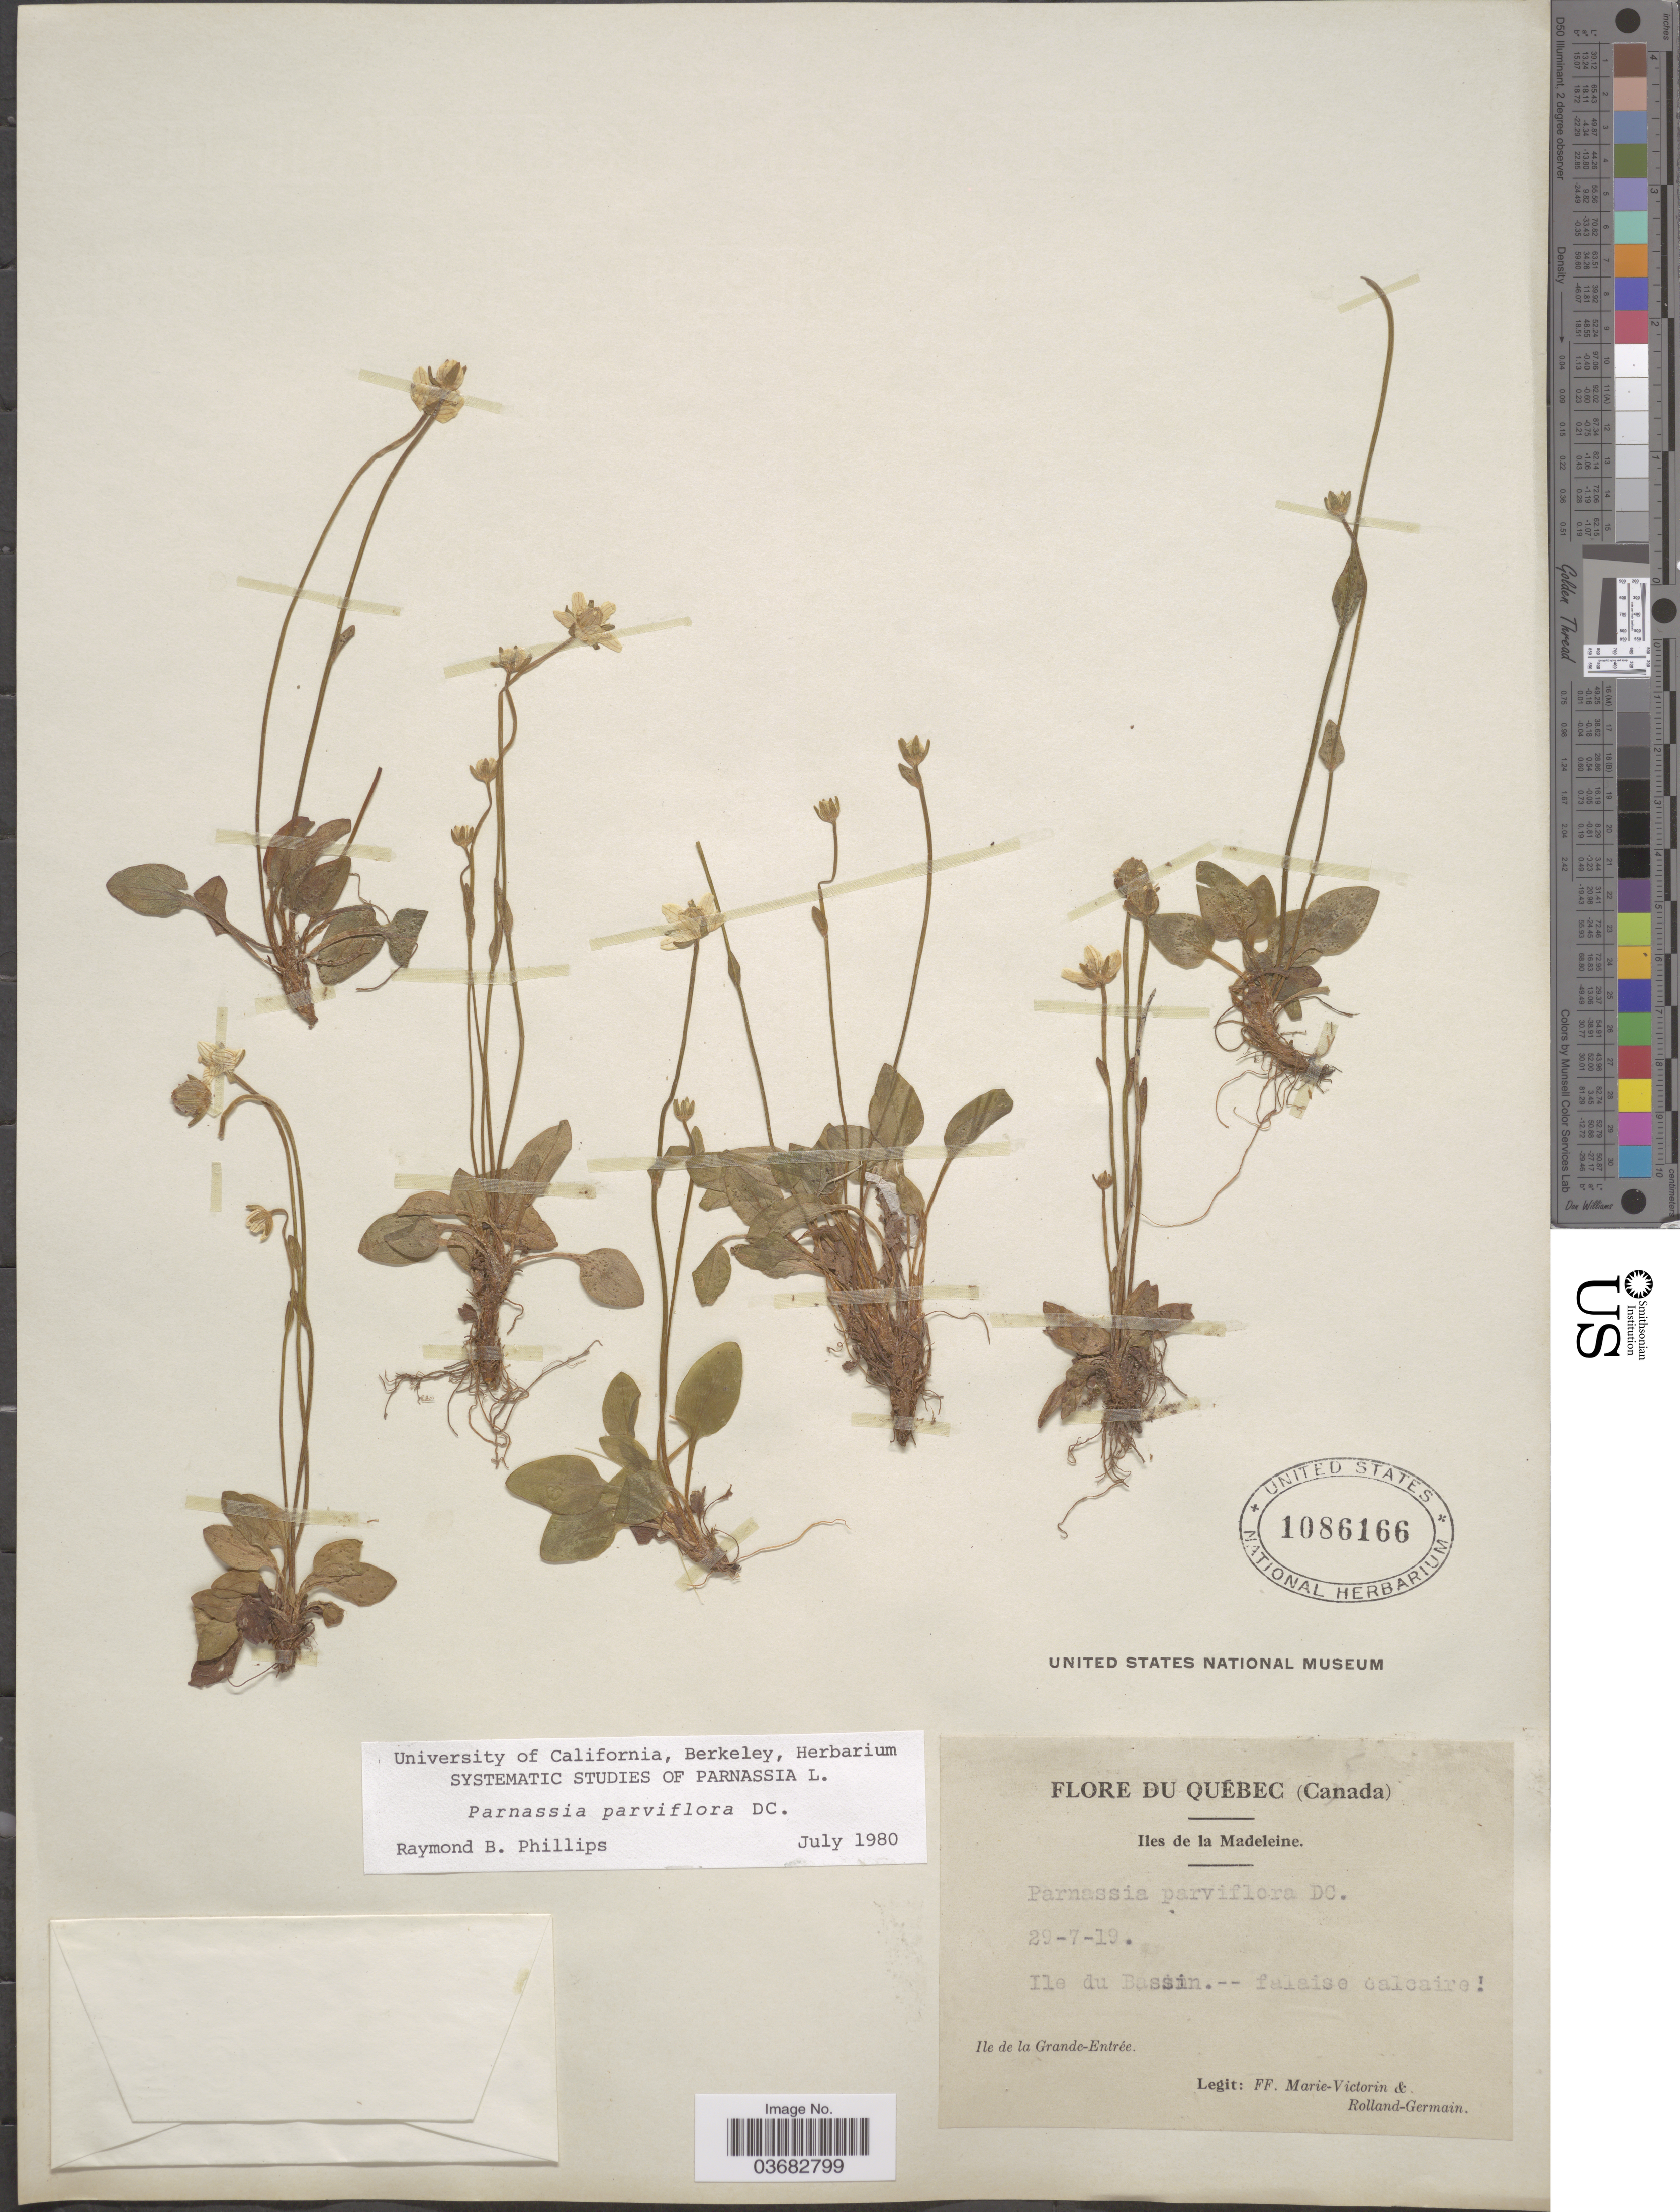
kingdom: Plantae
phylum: Tracheophyta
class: Magnoliopsida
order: Celastrales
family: Parnassiaceae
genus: Parnassia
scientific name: Parnassia parviflora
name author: DC.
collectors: F. Marie-Victorin & Rolland-Germain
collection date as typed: Transcribed d/m/y: 29/7/19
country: Canada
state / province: Quebec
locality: Iles de la Madeleine. Ile du Bassin. Ile de la Grande-Entrée.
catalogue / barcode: US 1086166